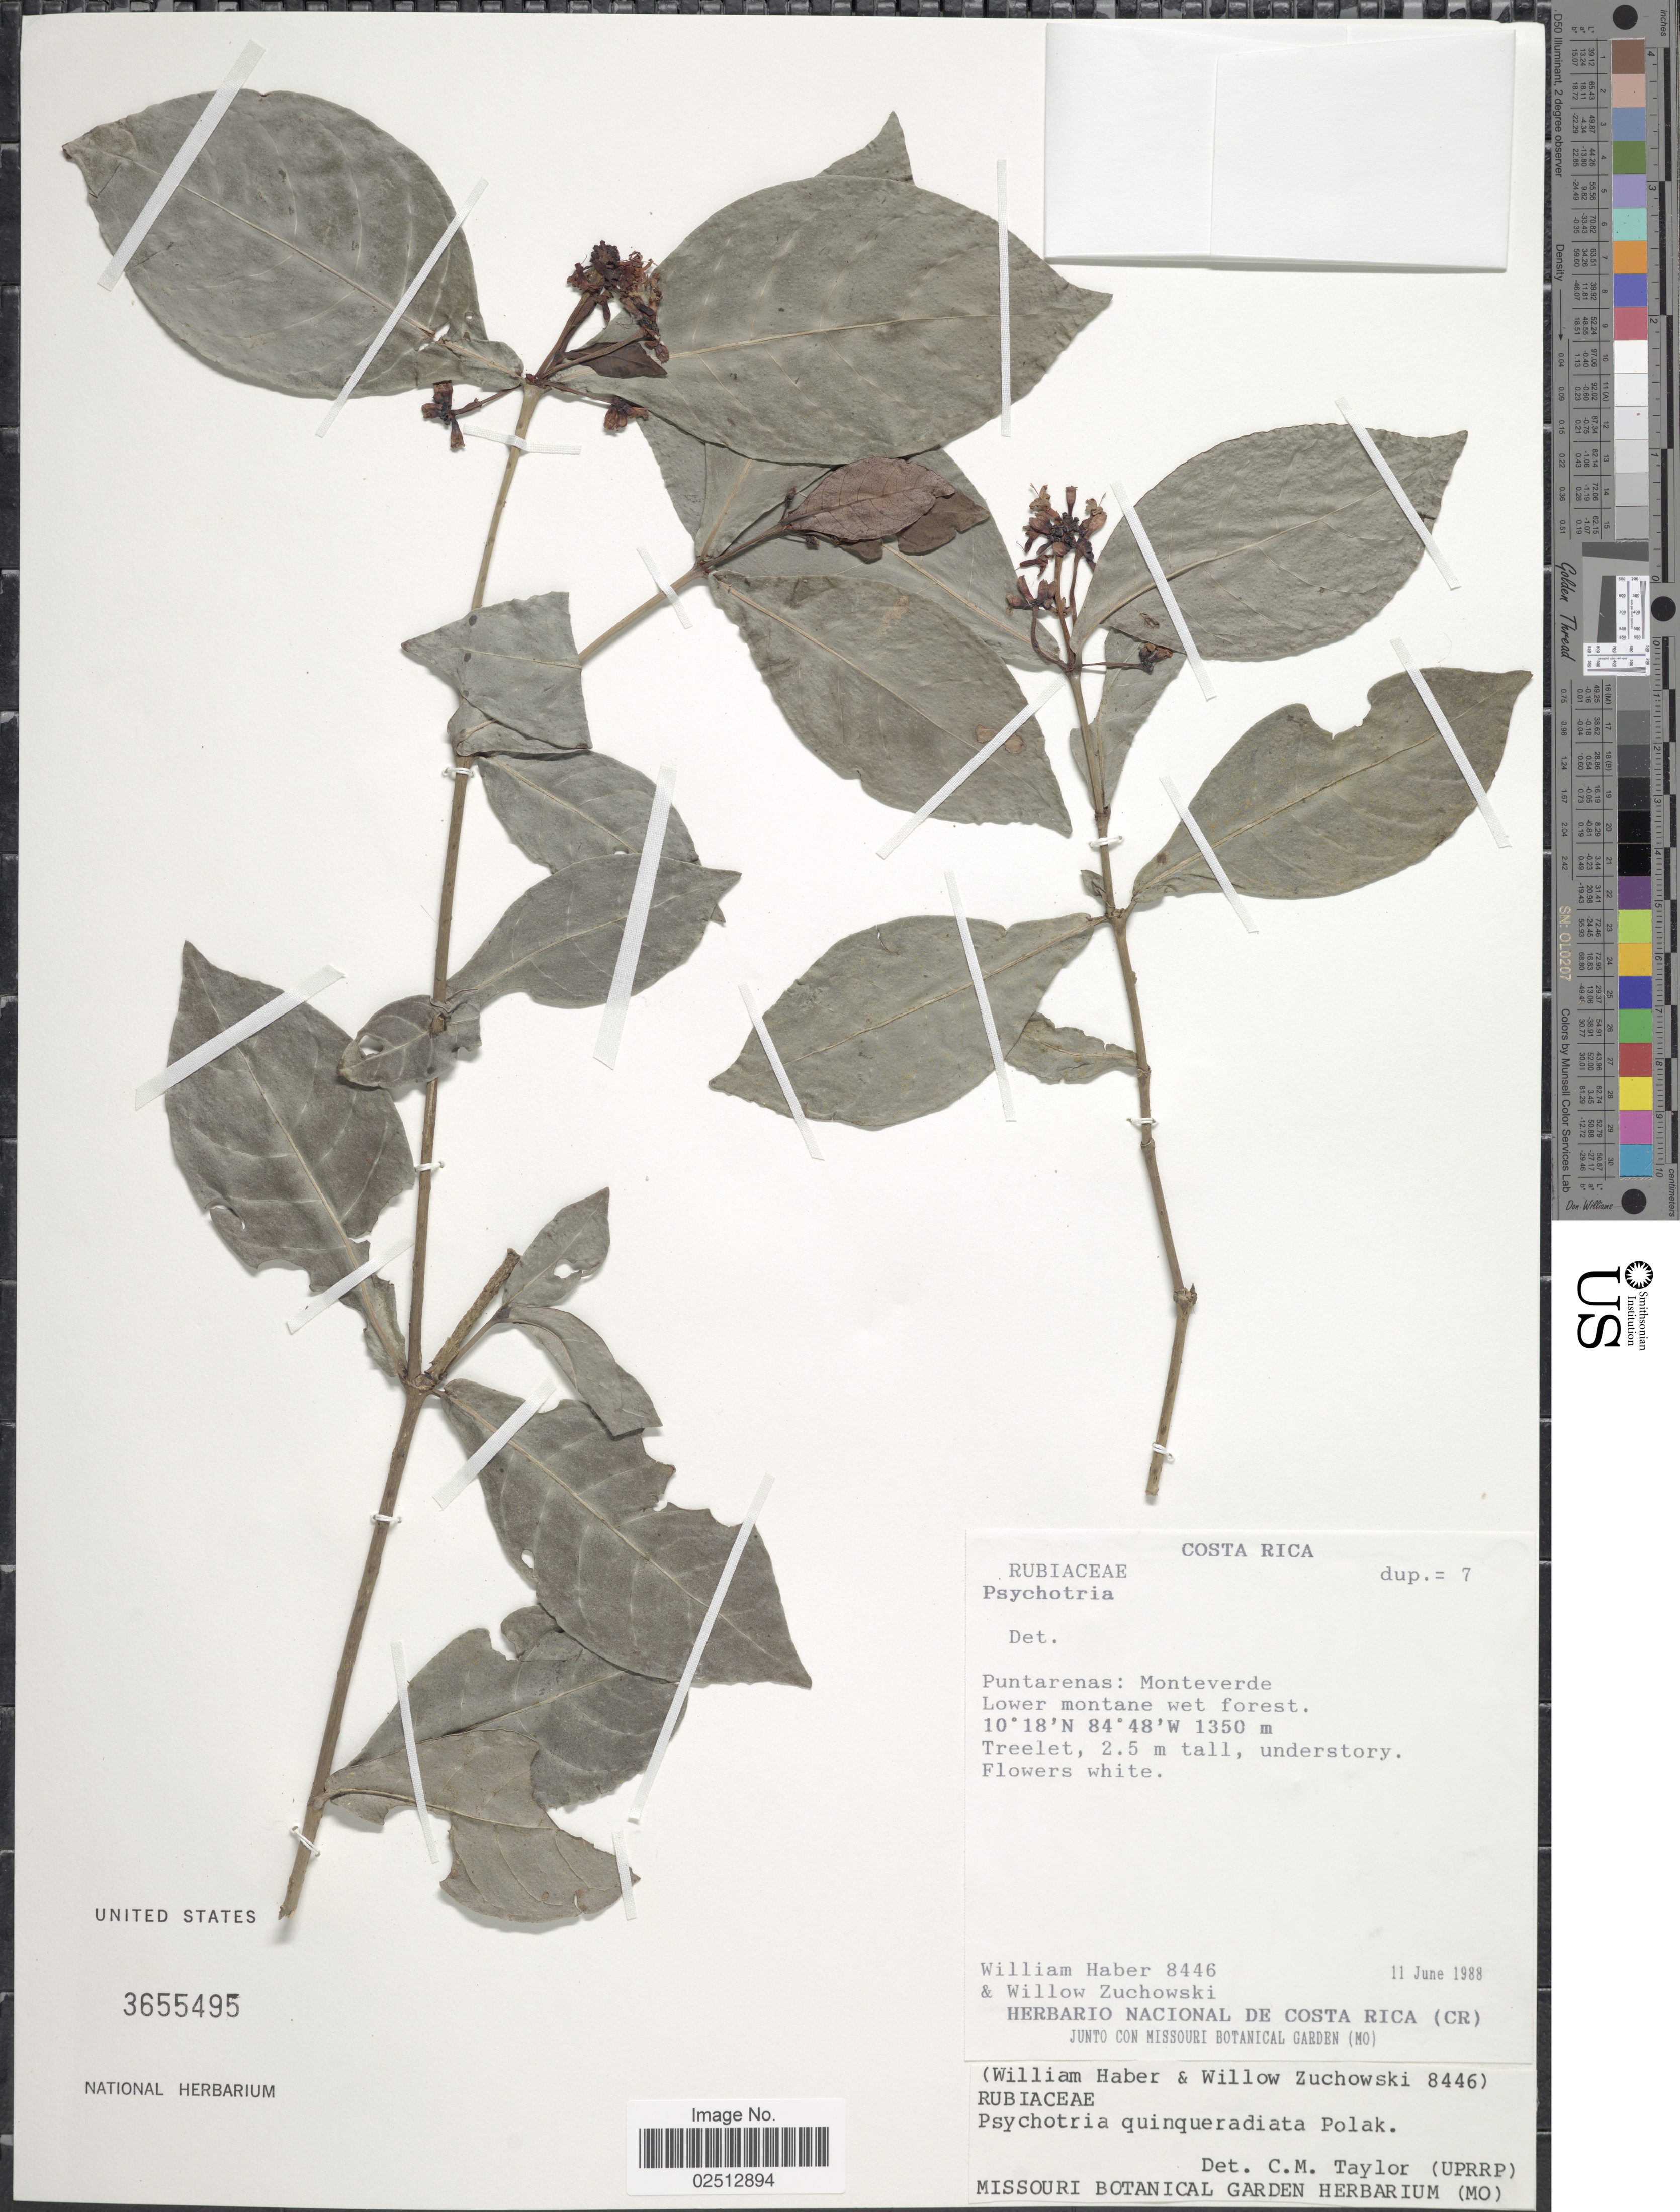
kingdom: Plantae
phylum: Tracheophyta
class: Magnoliopsida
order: Gentianales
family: Rubiaceae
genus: Psychotria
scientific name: Psychotria quinqueradiata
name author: Pol.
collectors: W. Haber & W. Zuchowski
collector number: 8446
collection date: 1988-06-11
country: Costa Rica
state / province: Puntarenas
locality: Puntarenas: Monteverde.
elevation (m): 1350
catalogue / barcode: US 3655495